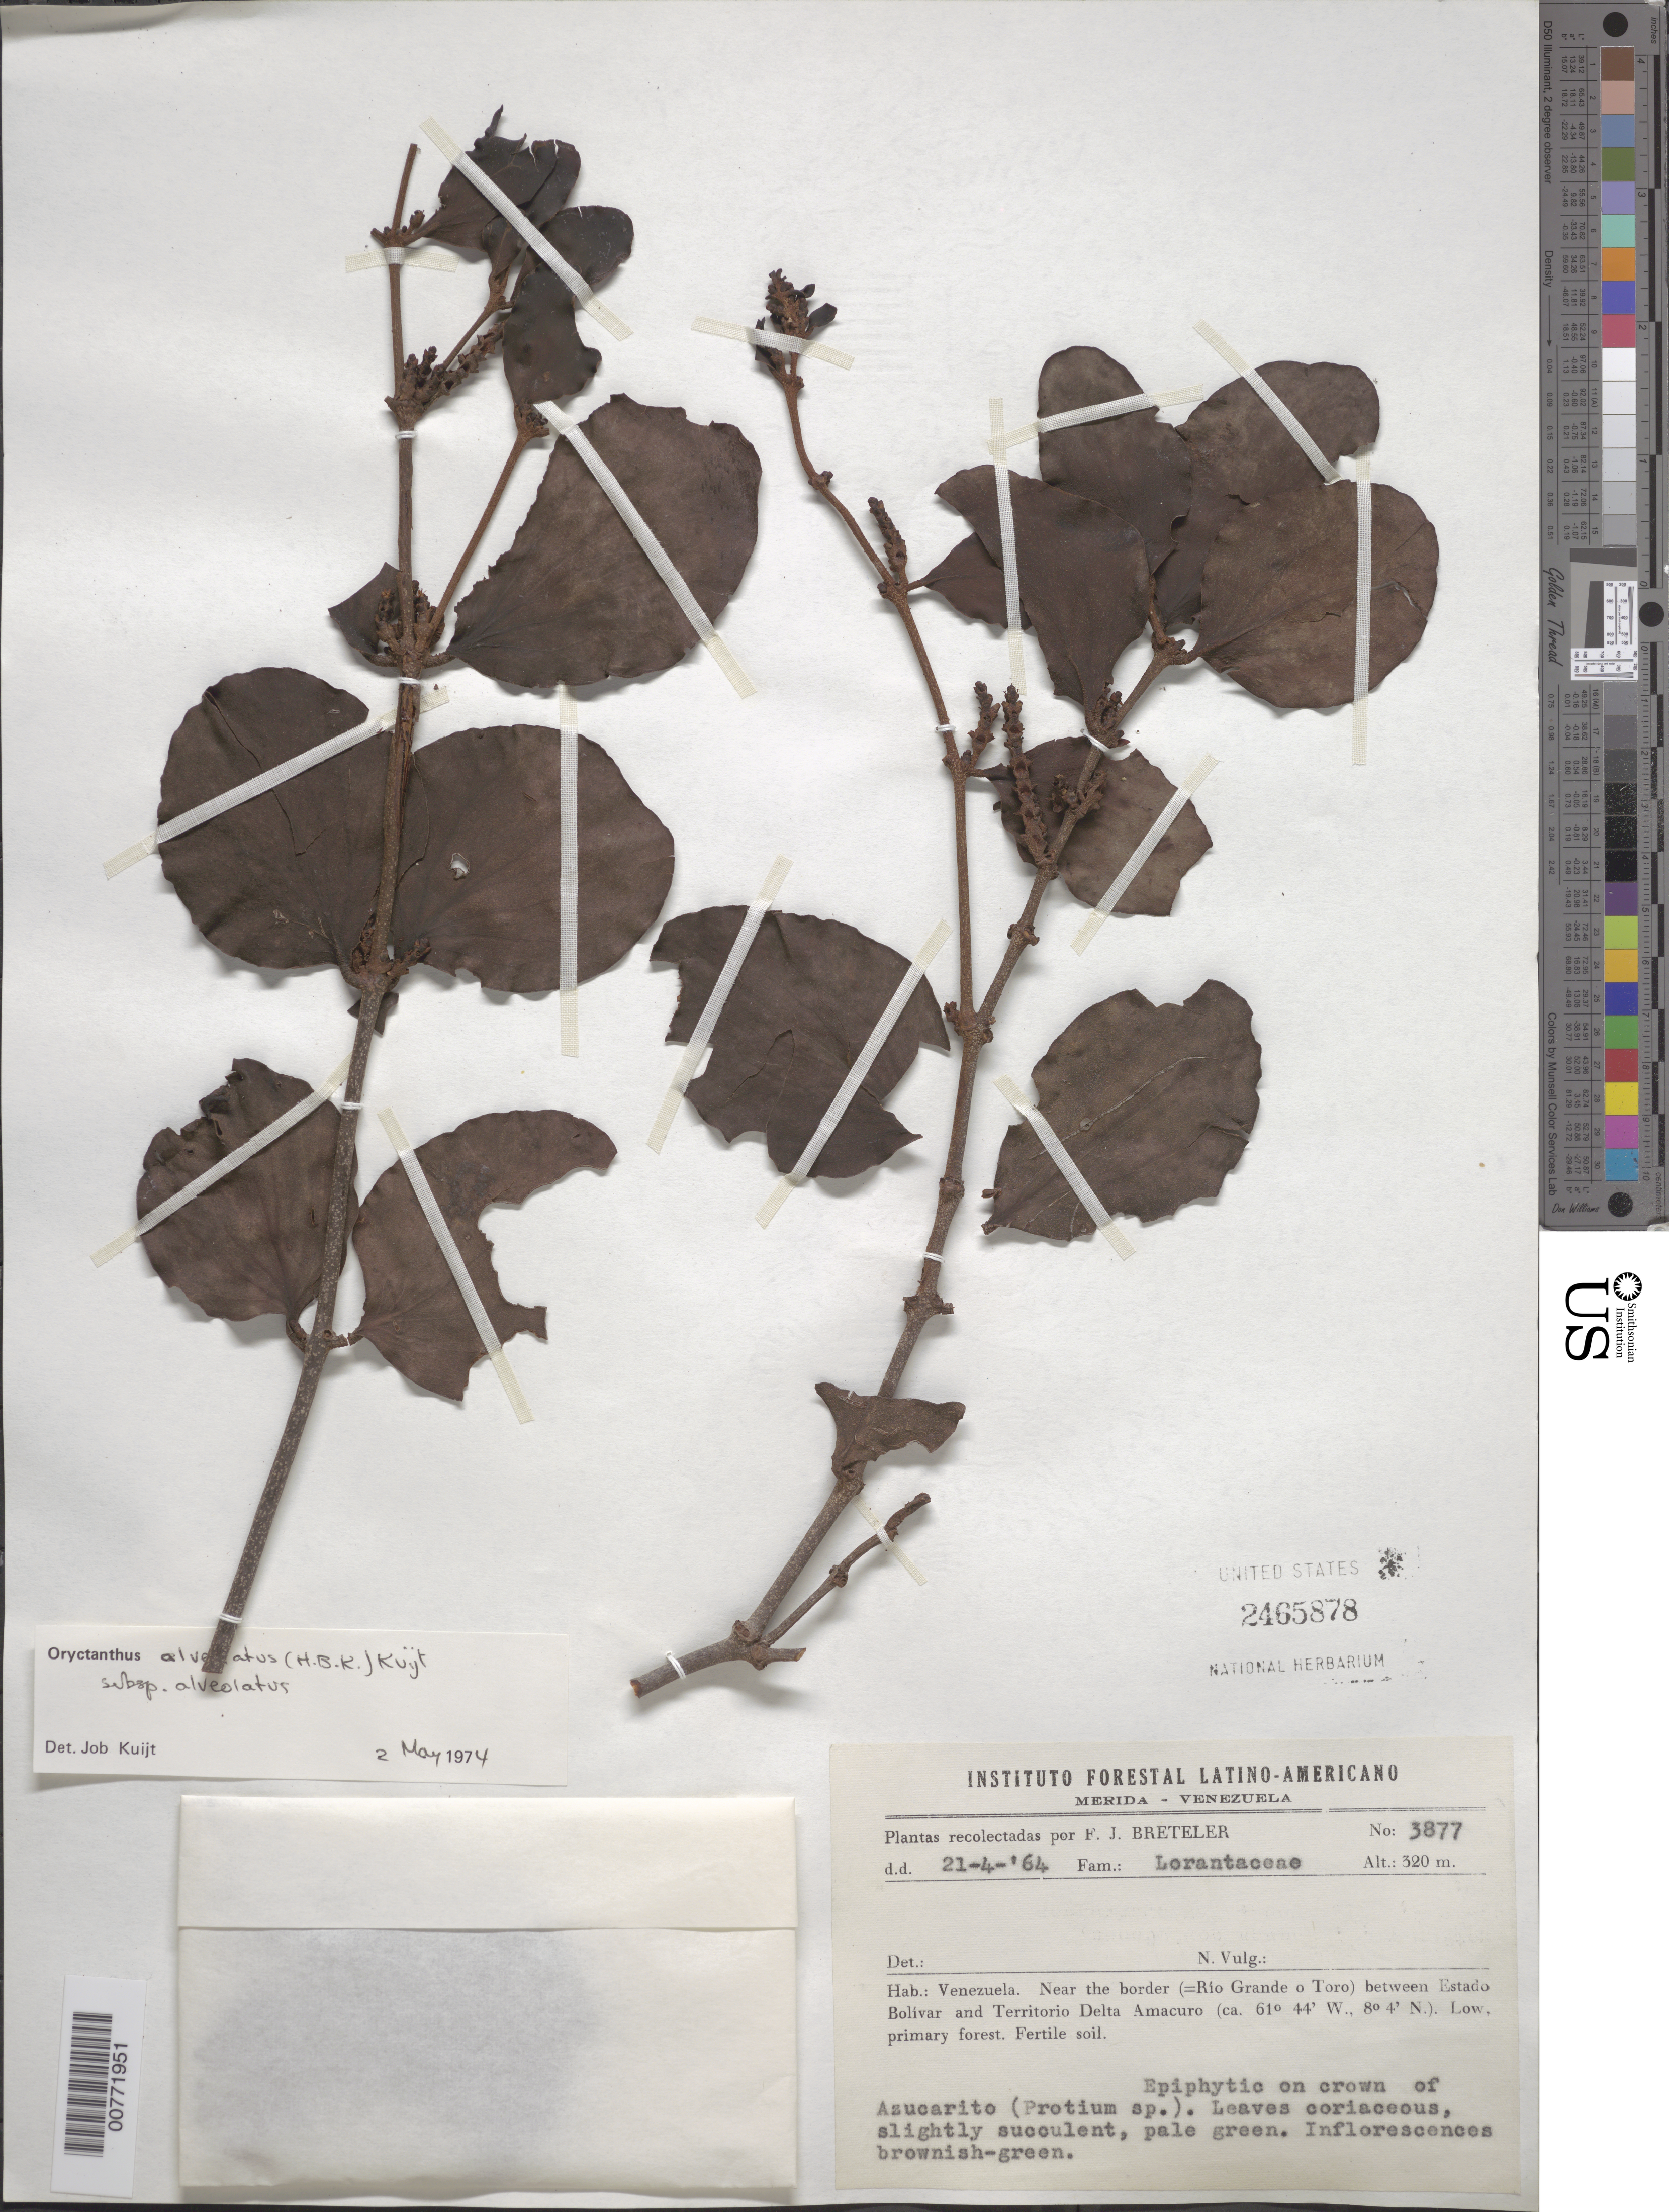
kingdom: Plantae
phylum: Tracheophyta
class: Magnoliopsida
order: Santalales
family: Loranthaceae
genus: Oryctanthus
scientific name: Oryctanthus alveolatus subsp. alveolatus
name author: (Kunth) Kuijt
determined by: Kuijt, Job, (CANADA)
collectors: F. J. Breteler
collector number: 3877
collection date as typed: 21-Apr-64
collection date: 1964-04-21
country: Venezuela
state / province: Bolívar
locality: Río Grande o Toro, near border between Estado Bolívar and Territorío Delta Amacuro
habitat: Low, primary forest, fertile soil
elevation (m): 320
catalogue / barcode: US 2465878